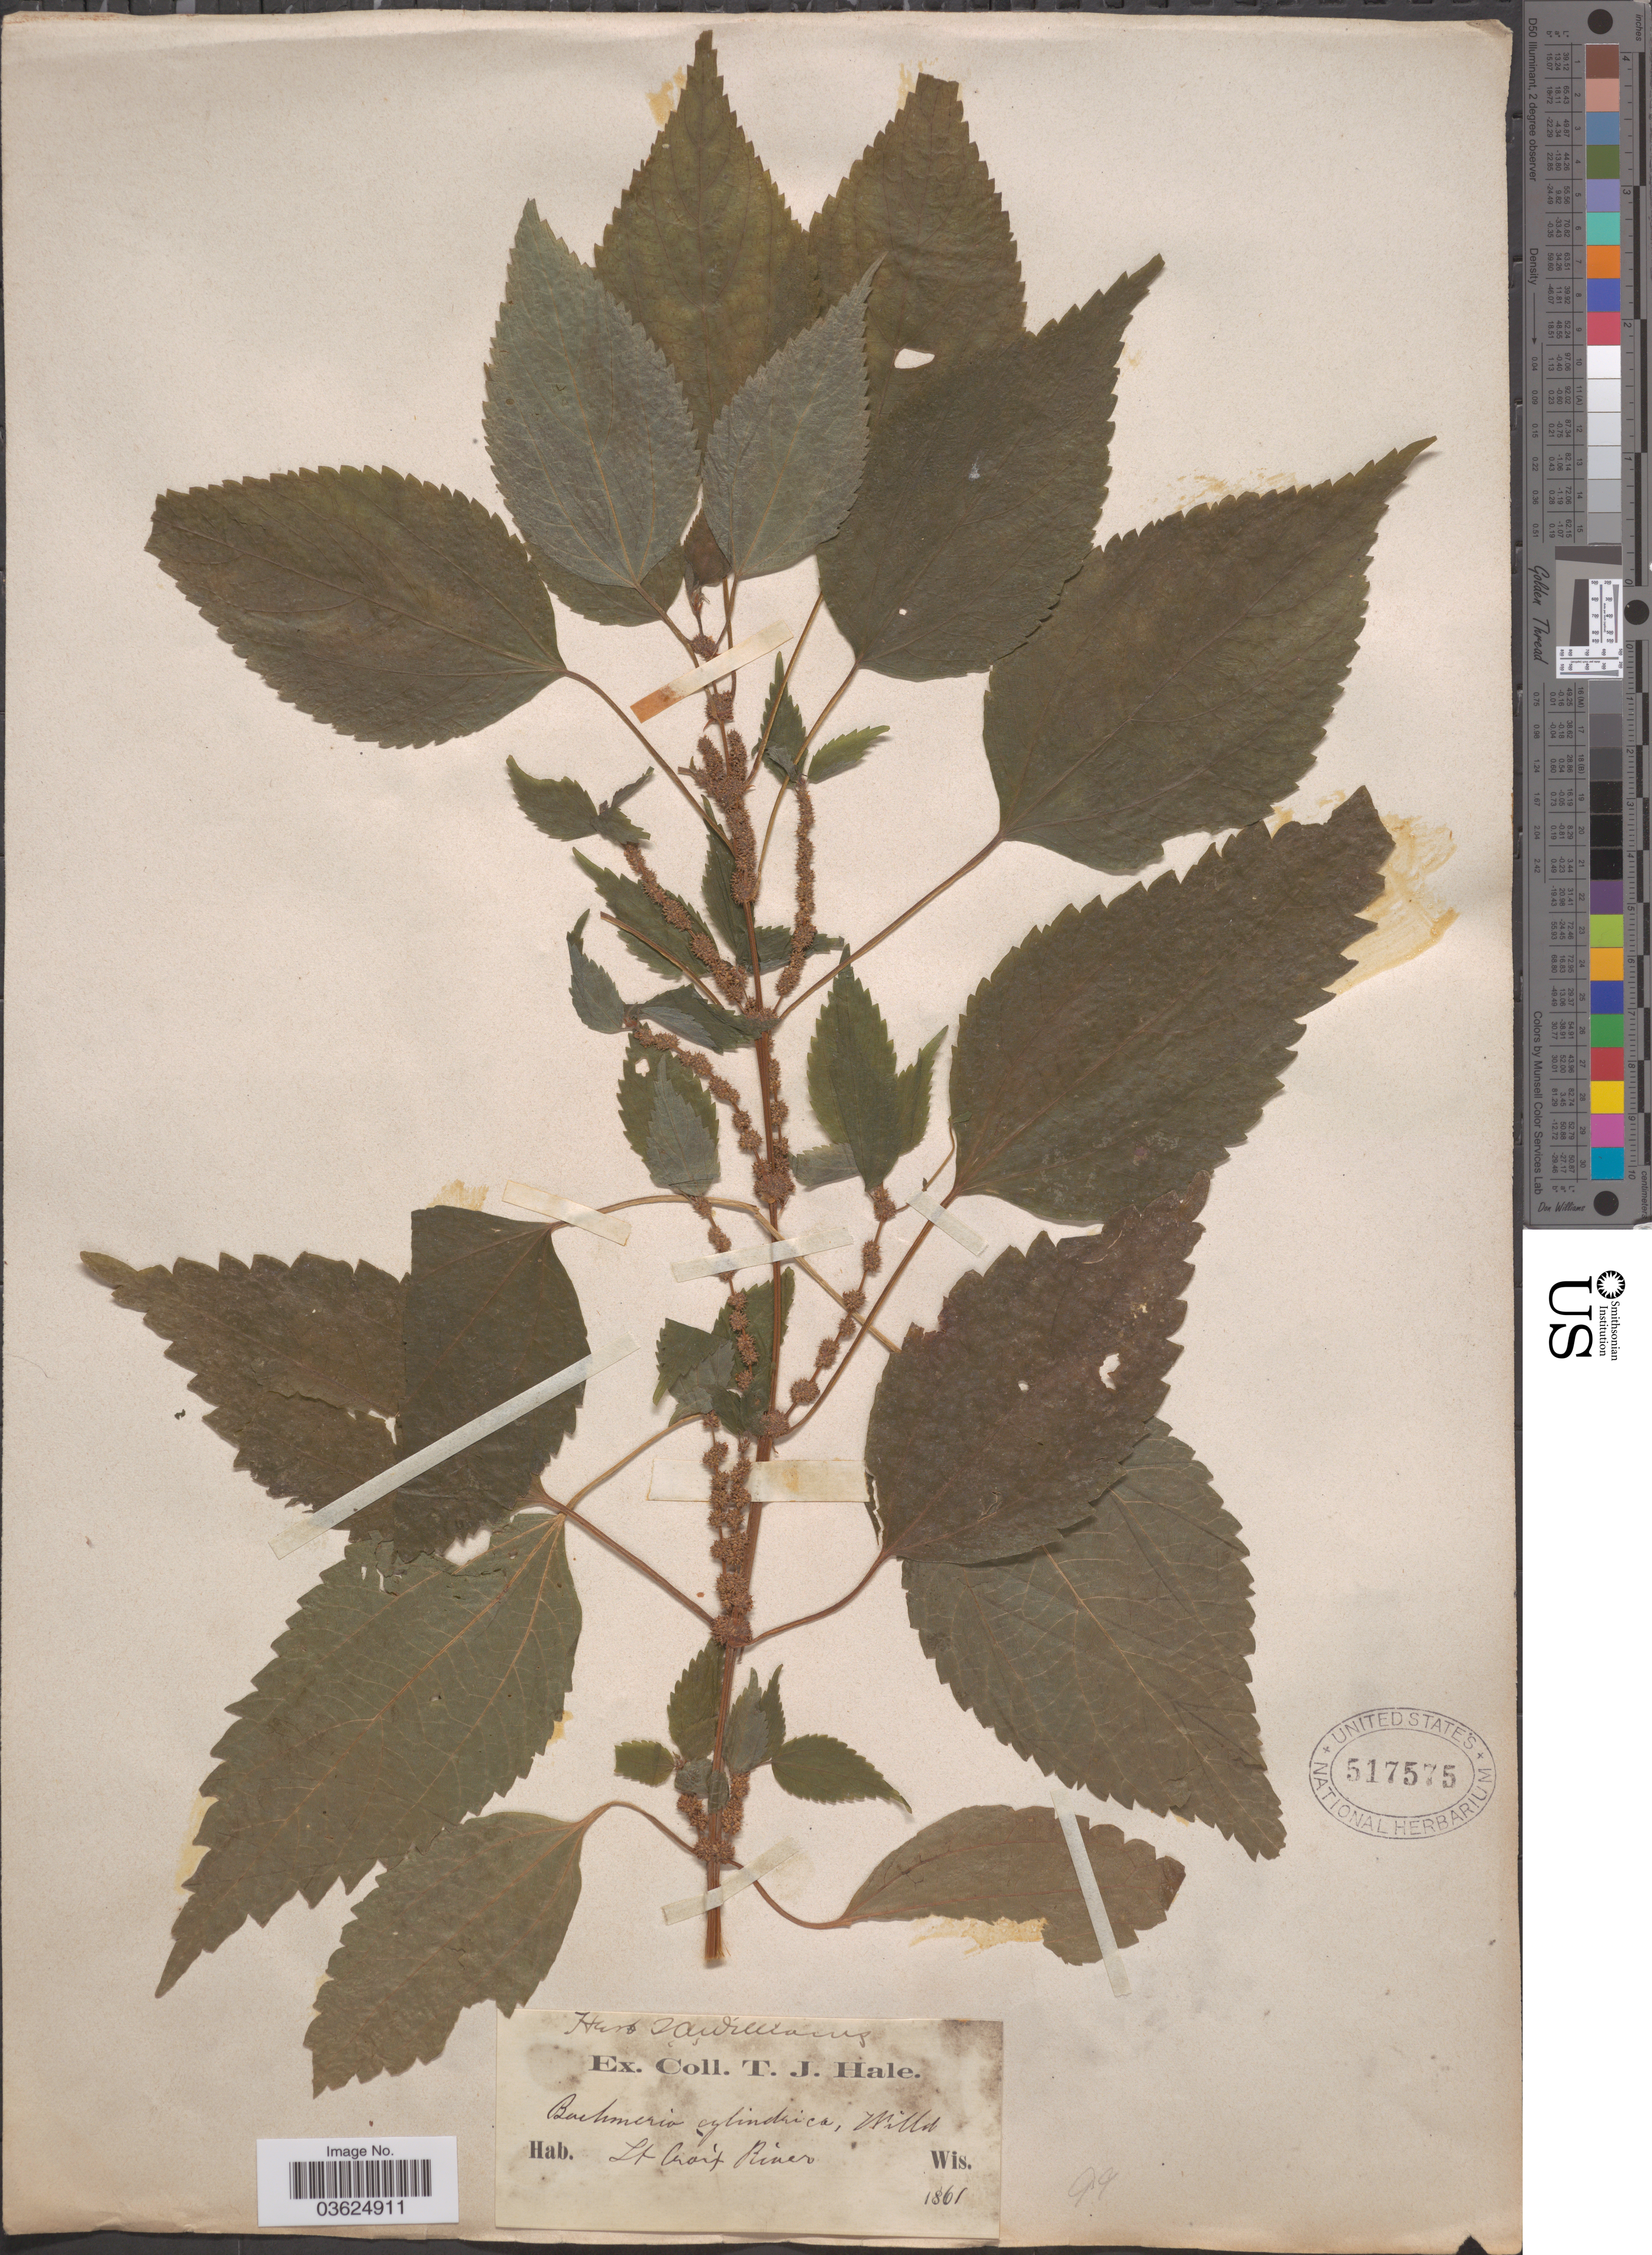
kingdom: Plantae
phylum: Tracheophyta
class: Magnoliopsida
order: Rosales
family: Urticaceae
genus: Boehmeria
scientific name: Boehmeria cylindrica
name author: (L.) Sw.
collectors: T. Hale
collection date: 1861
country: United States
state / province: Wisconsin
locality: St Croix River.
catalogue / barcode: US 517575